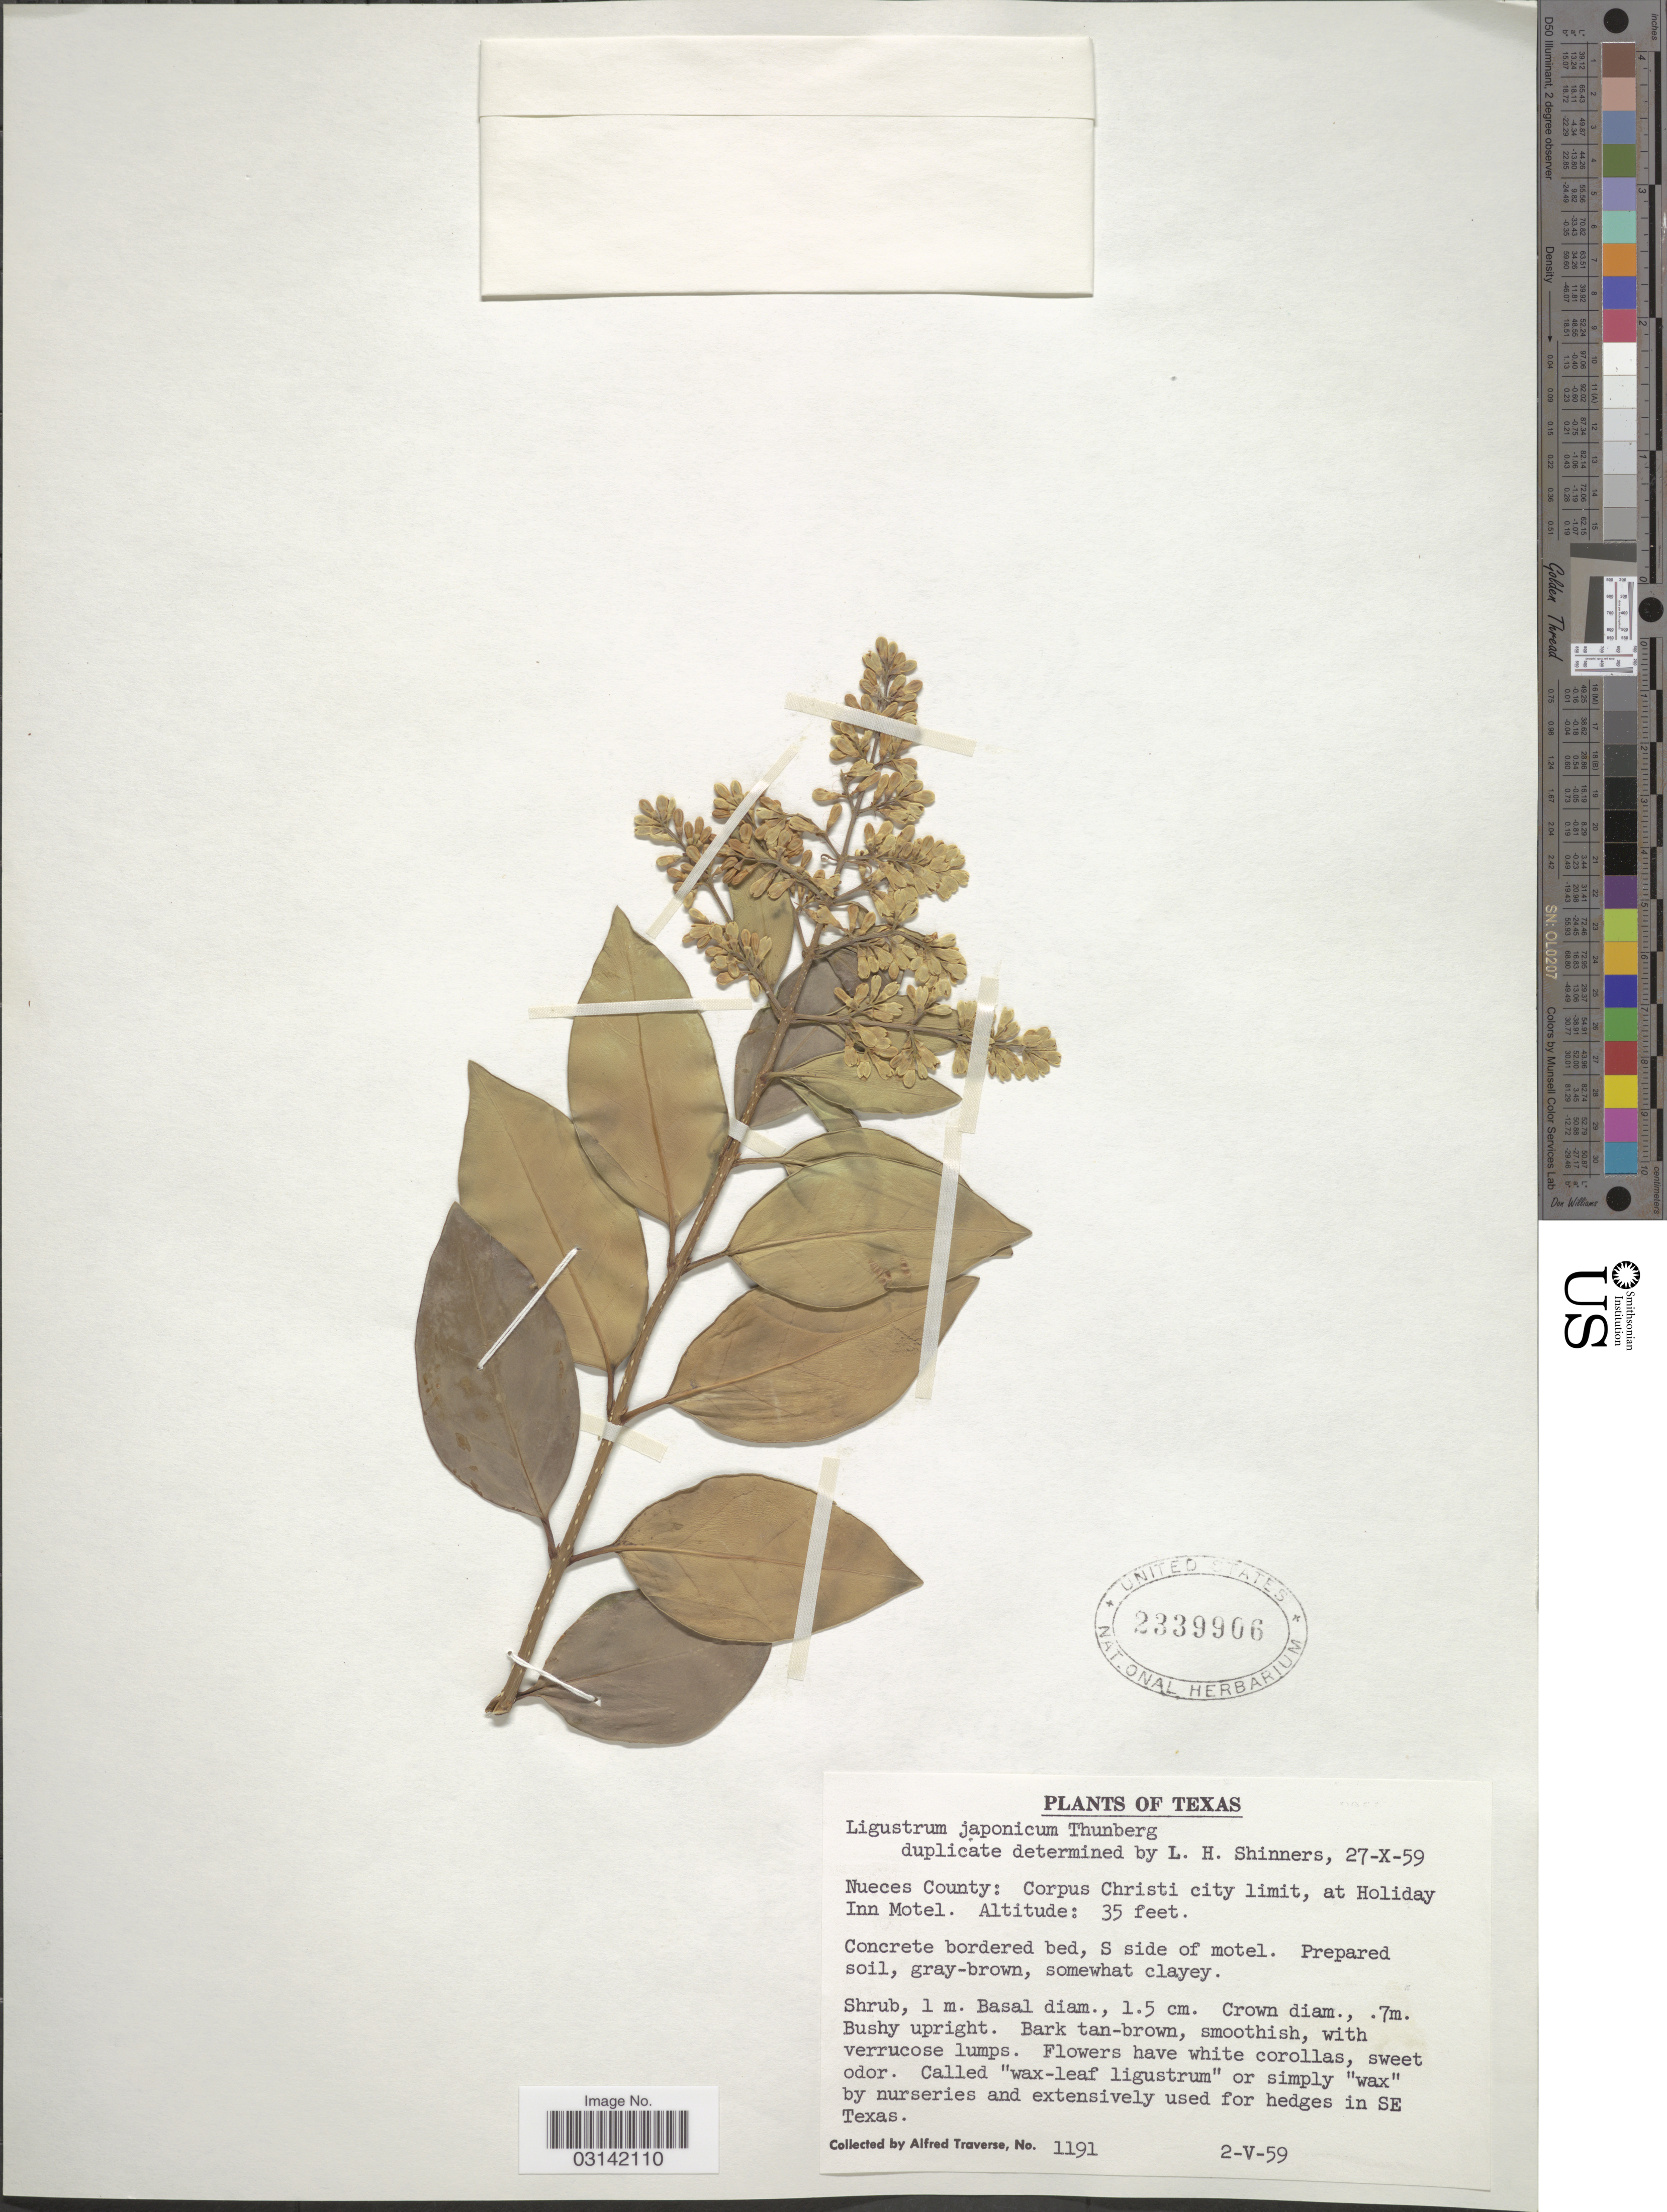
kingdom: Plantae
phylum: Tracheophyta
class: Magnoliopsida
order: Lamiales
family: Oleaceae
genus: Ligustrum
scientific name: Ligustrum japonicum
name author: Thunb.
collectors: A. Traverse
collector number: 1191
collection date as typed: Transcribed d/m/y: 2/5/59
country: United States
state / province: Texas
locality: Nueces County: Corpus Christi city limit, at Holiday Inn Motel.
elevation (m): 11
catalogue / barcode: US 2339906